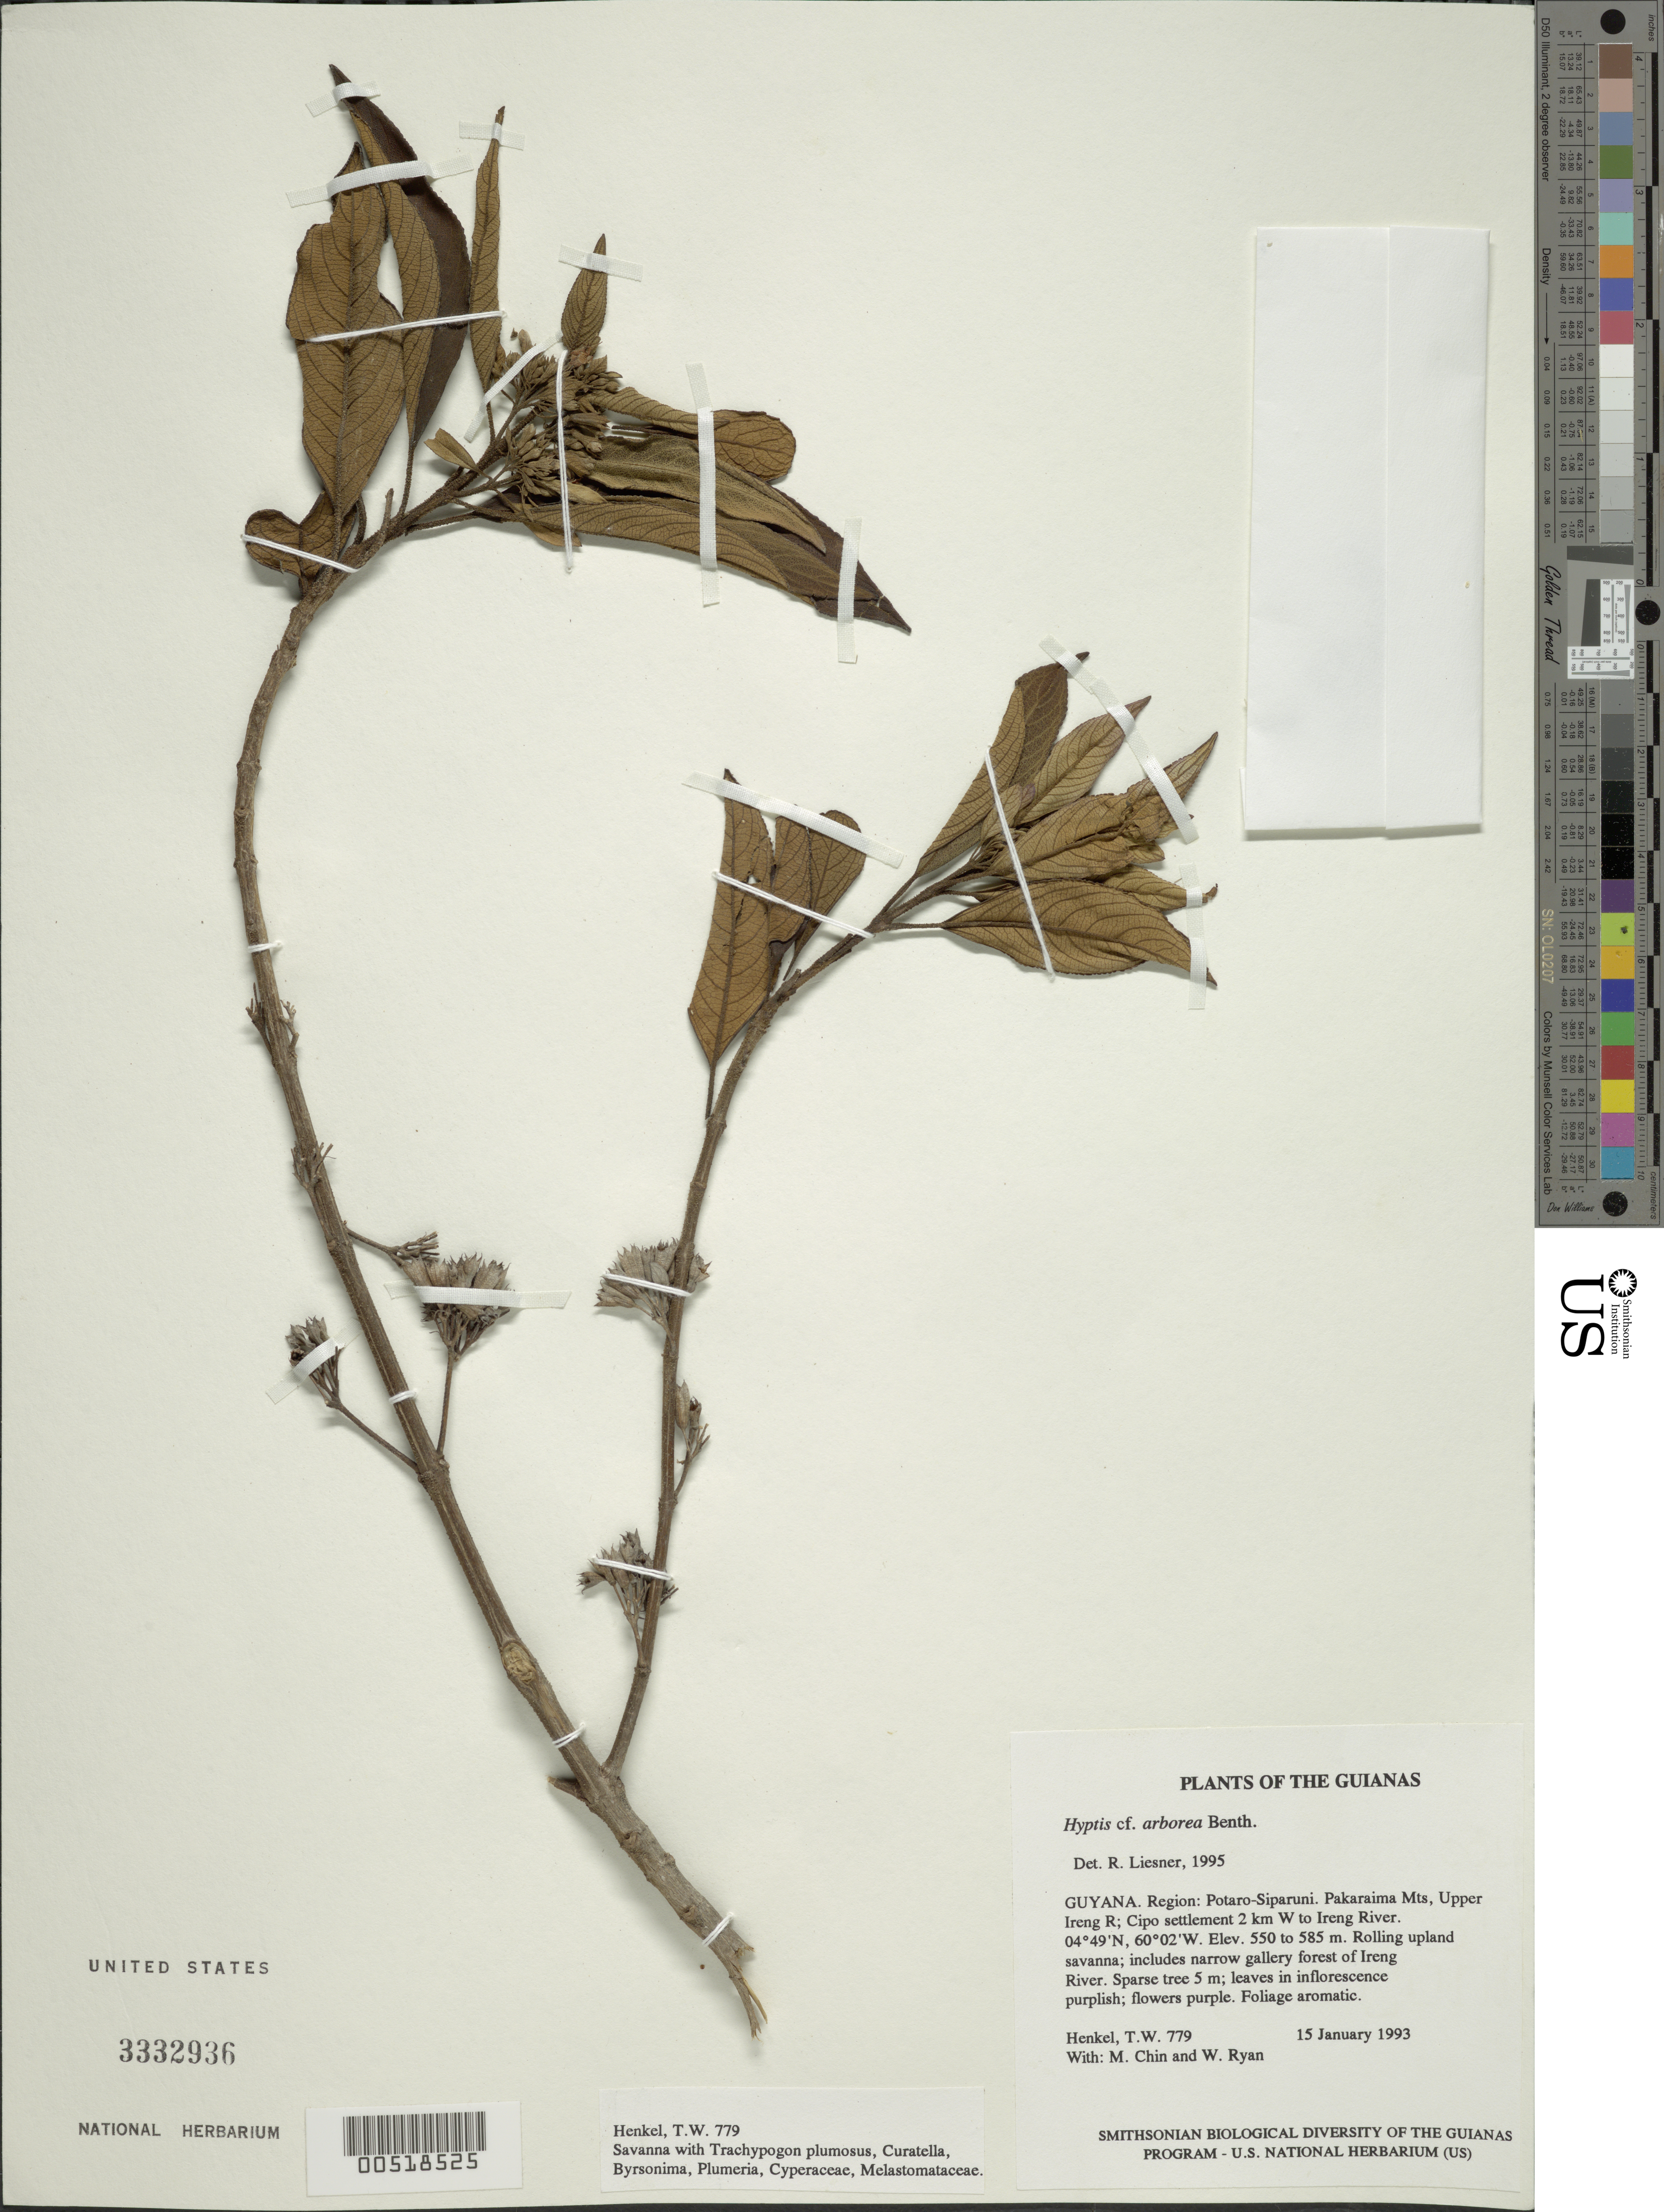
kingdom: Plantae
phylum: Tracheophyta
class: Magnoliopsida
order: Lamiales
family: Lamiaceae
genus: Hyptis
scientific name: Hyptis arborea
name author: Benth.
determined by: Liesner, R. L.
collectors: T. Henkel, M. Chin & W. Ryan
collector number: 779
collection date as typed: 15 January 1993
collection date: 1993-01-15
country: Guyana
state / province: Potaro-Siparuni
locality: Pakaraima Mts, Upper Ireng R; Cipo settlement 2 km W to Ireng River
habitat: Rolling upland savanna; includes narrow gallery forest of Ireng River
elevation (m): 550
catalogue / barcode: US 3332936